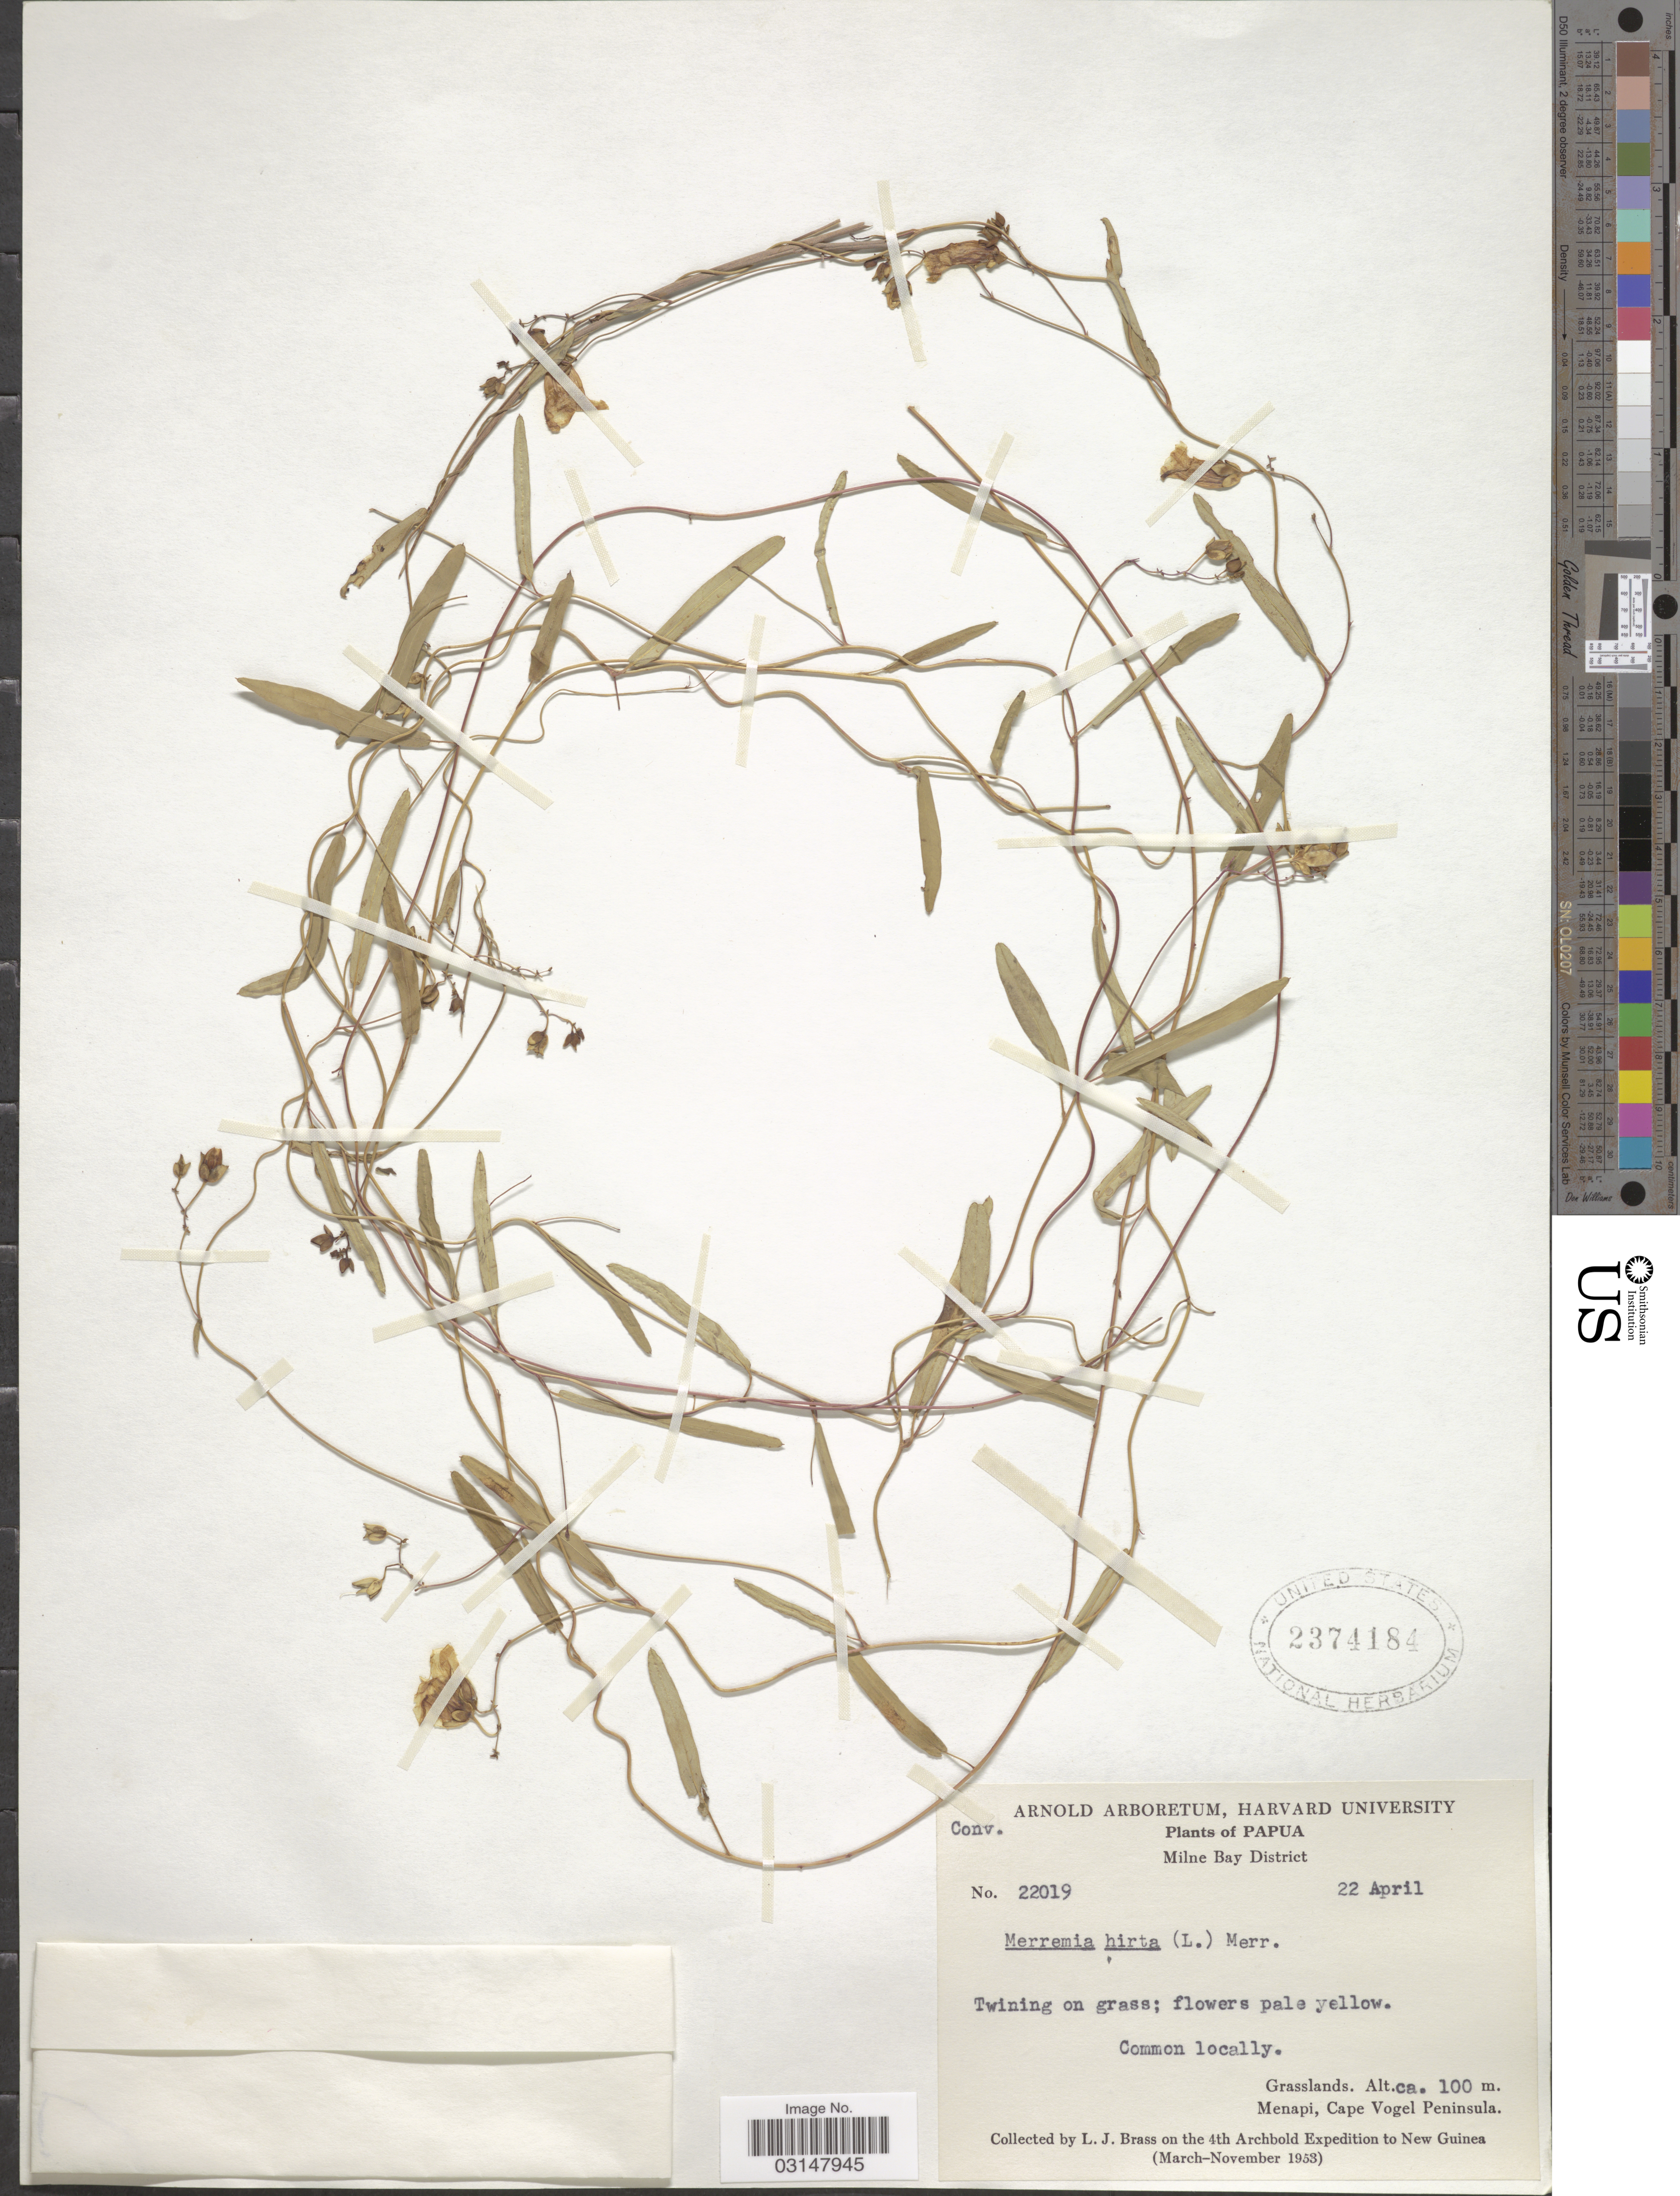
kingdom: Plantae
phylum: Tracheophyta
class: Magnoliopsida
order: Solanales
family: Convolvulaceae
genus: Merremia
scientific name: Merremia hirta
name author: (L.) Merr.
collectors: L. J. Brass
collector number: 22019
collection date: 1953-04-22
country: Papua New Guinea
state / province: Milne Bay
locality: Papua. Milne Bay District. Grasslands. Menapi, Cape Vogel Peninsula. New Guinea.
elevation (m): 100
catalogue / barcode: US 2374184